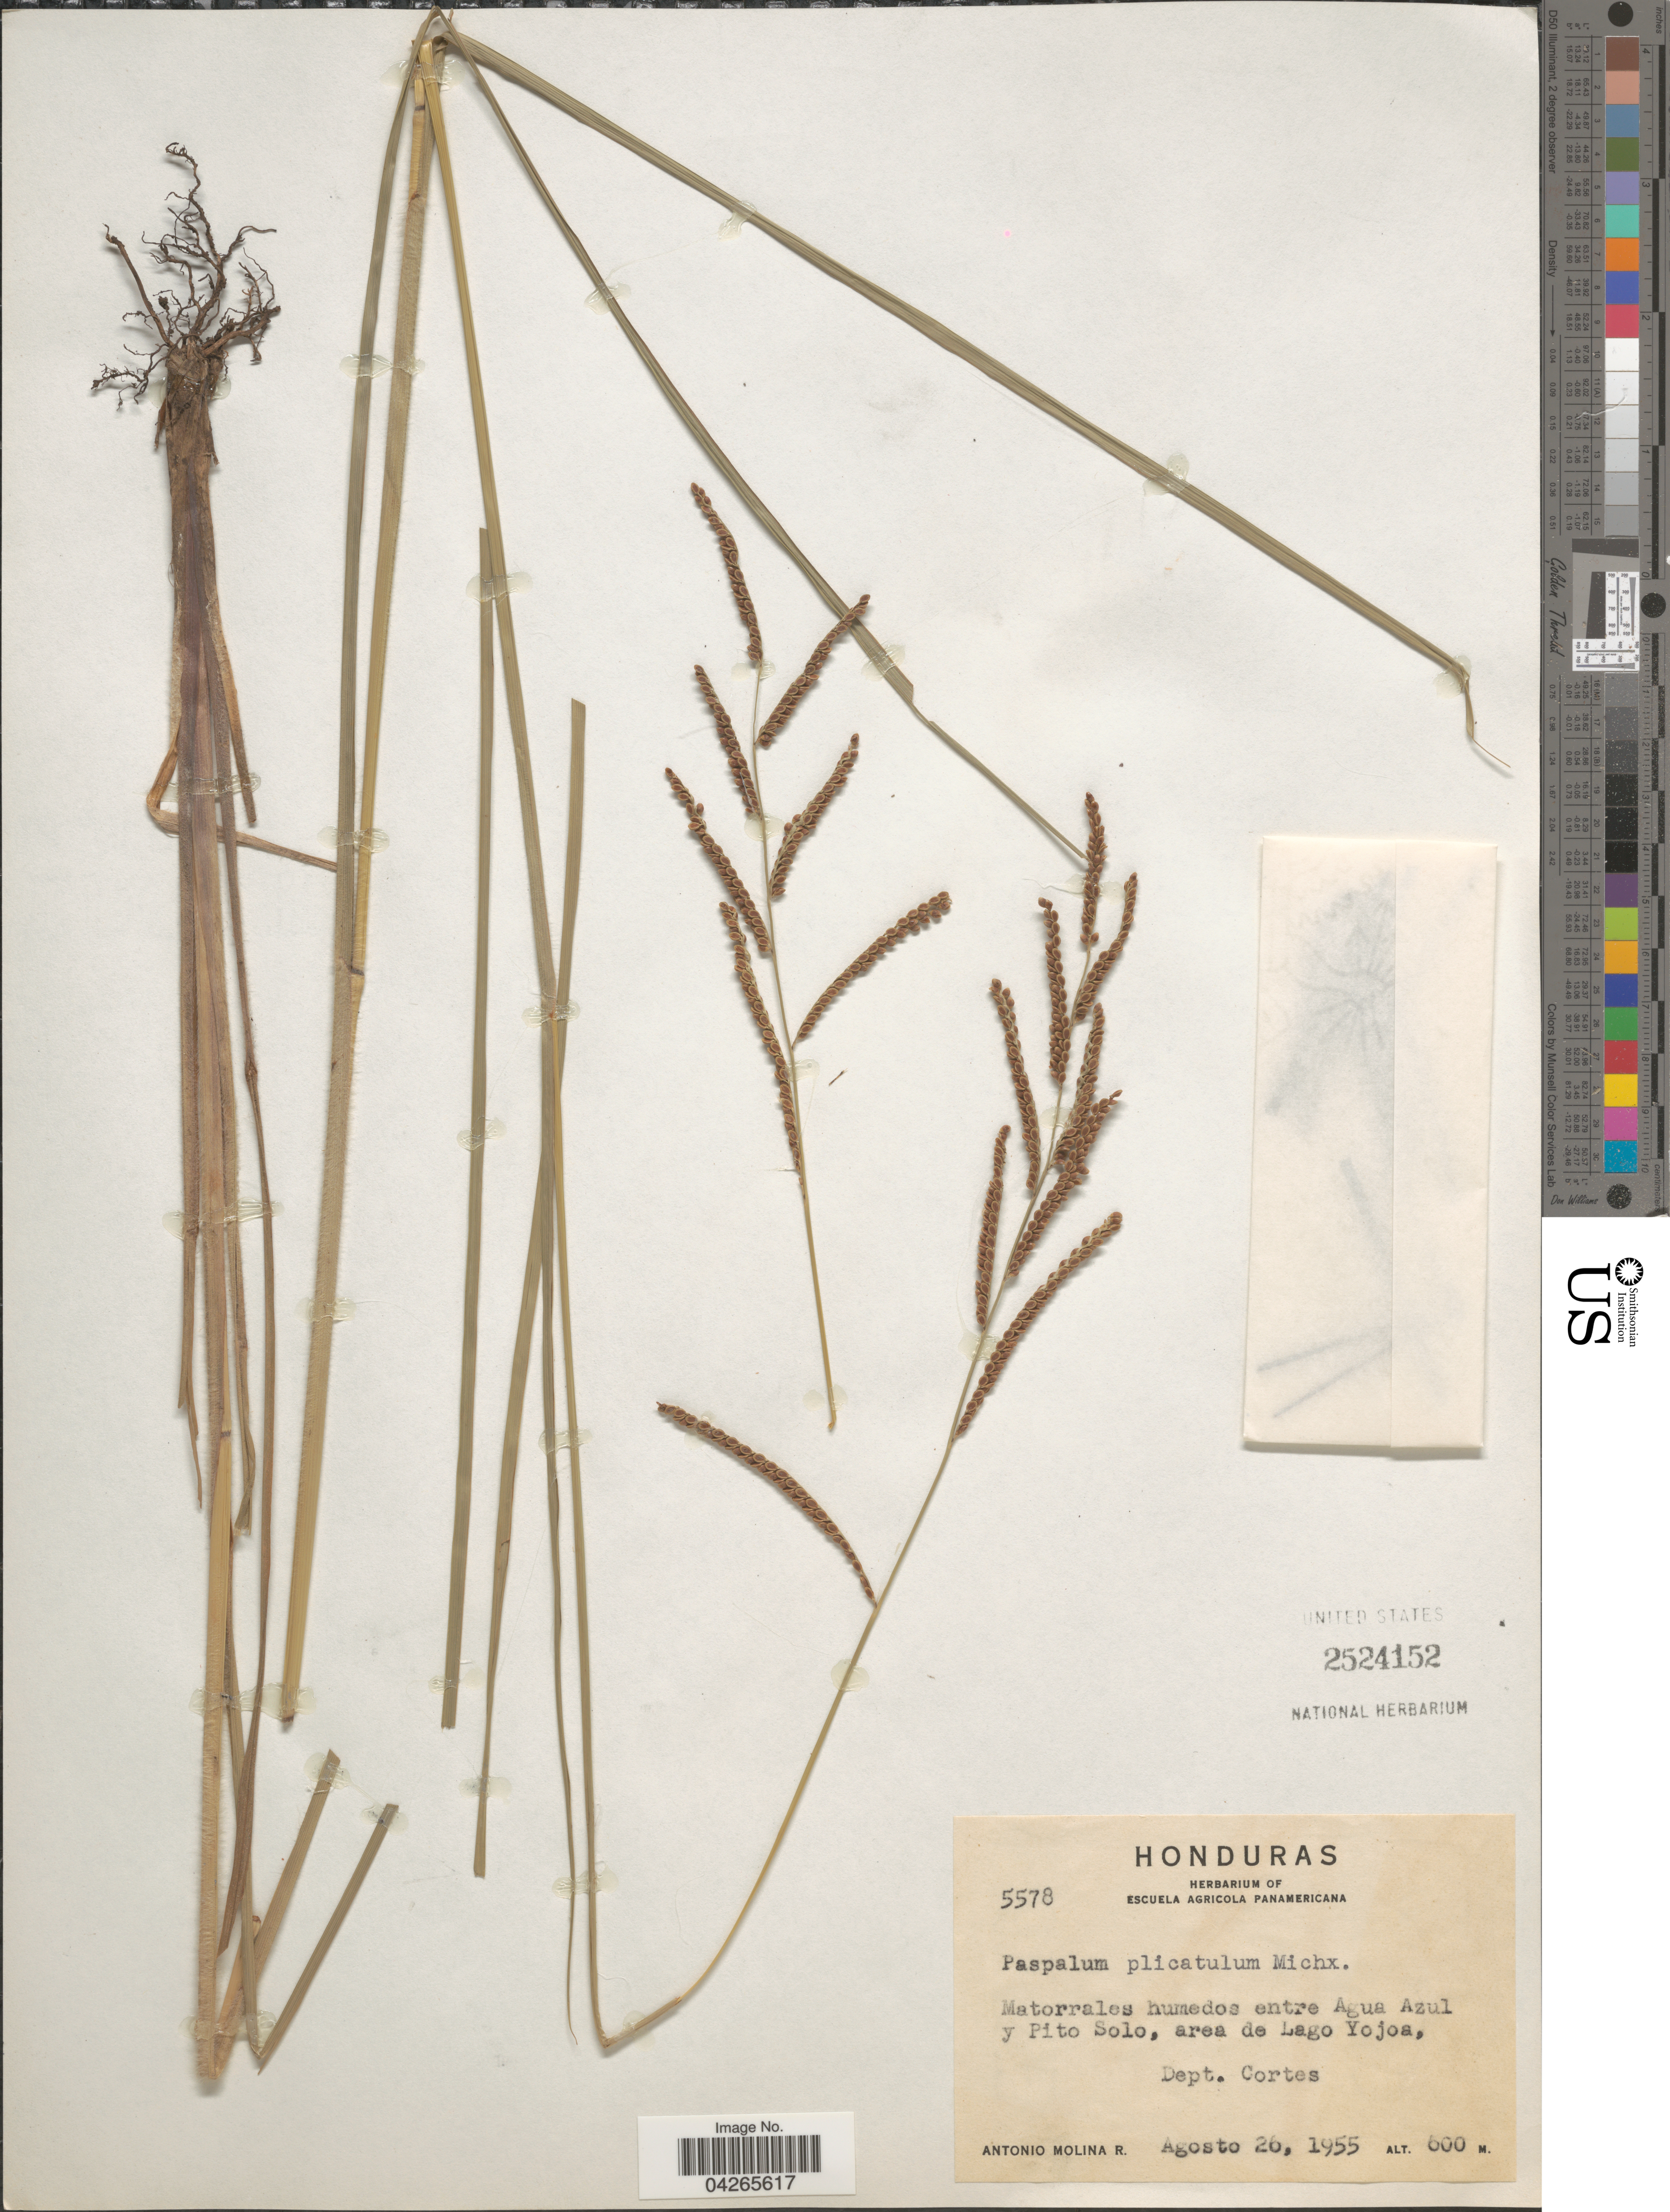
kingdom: Plantae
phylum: Tracheophyta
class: Liliopsida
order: Poales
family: Poaceae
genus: Paspalum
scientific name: Paspalum plicatulum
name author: Michx.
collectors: A. Molina R.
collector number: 5578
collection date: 1955-08-26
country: Honduras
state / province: Cortes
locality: Matorrales humedos entre Agua Azul y Pito Solo, area de Lago Yojoa, Dept. Cortes.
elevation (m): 600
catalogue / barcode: US 2524152